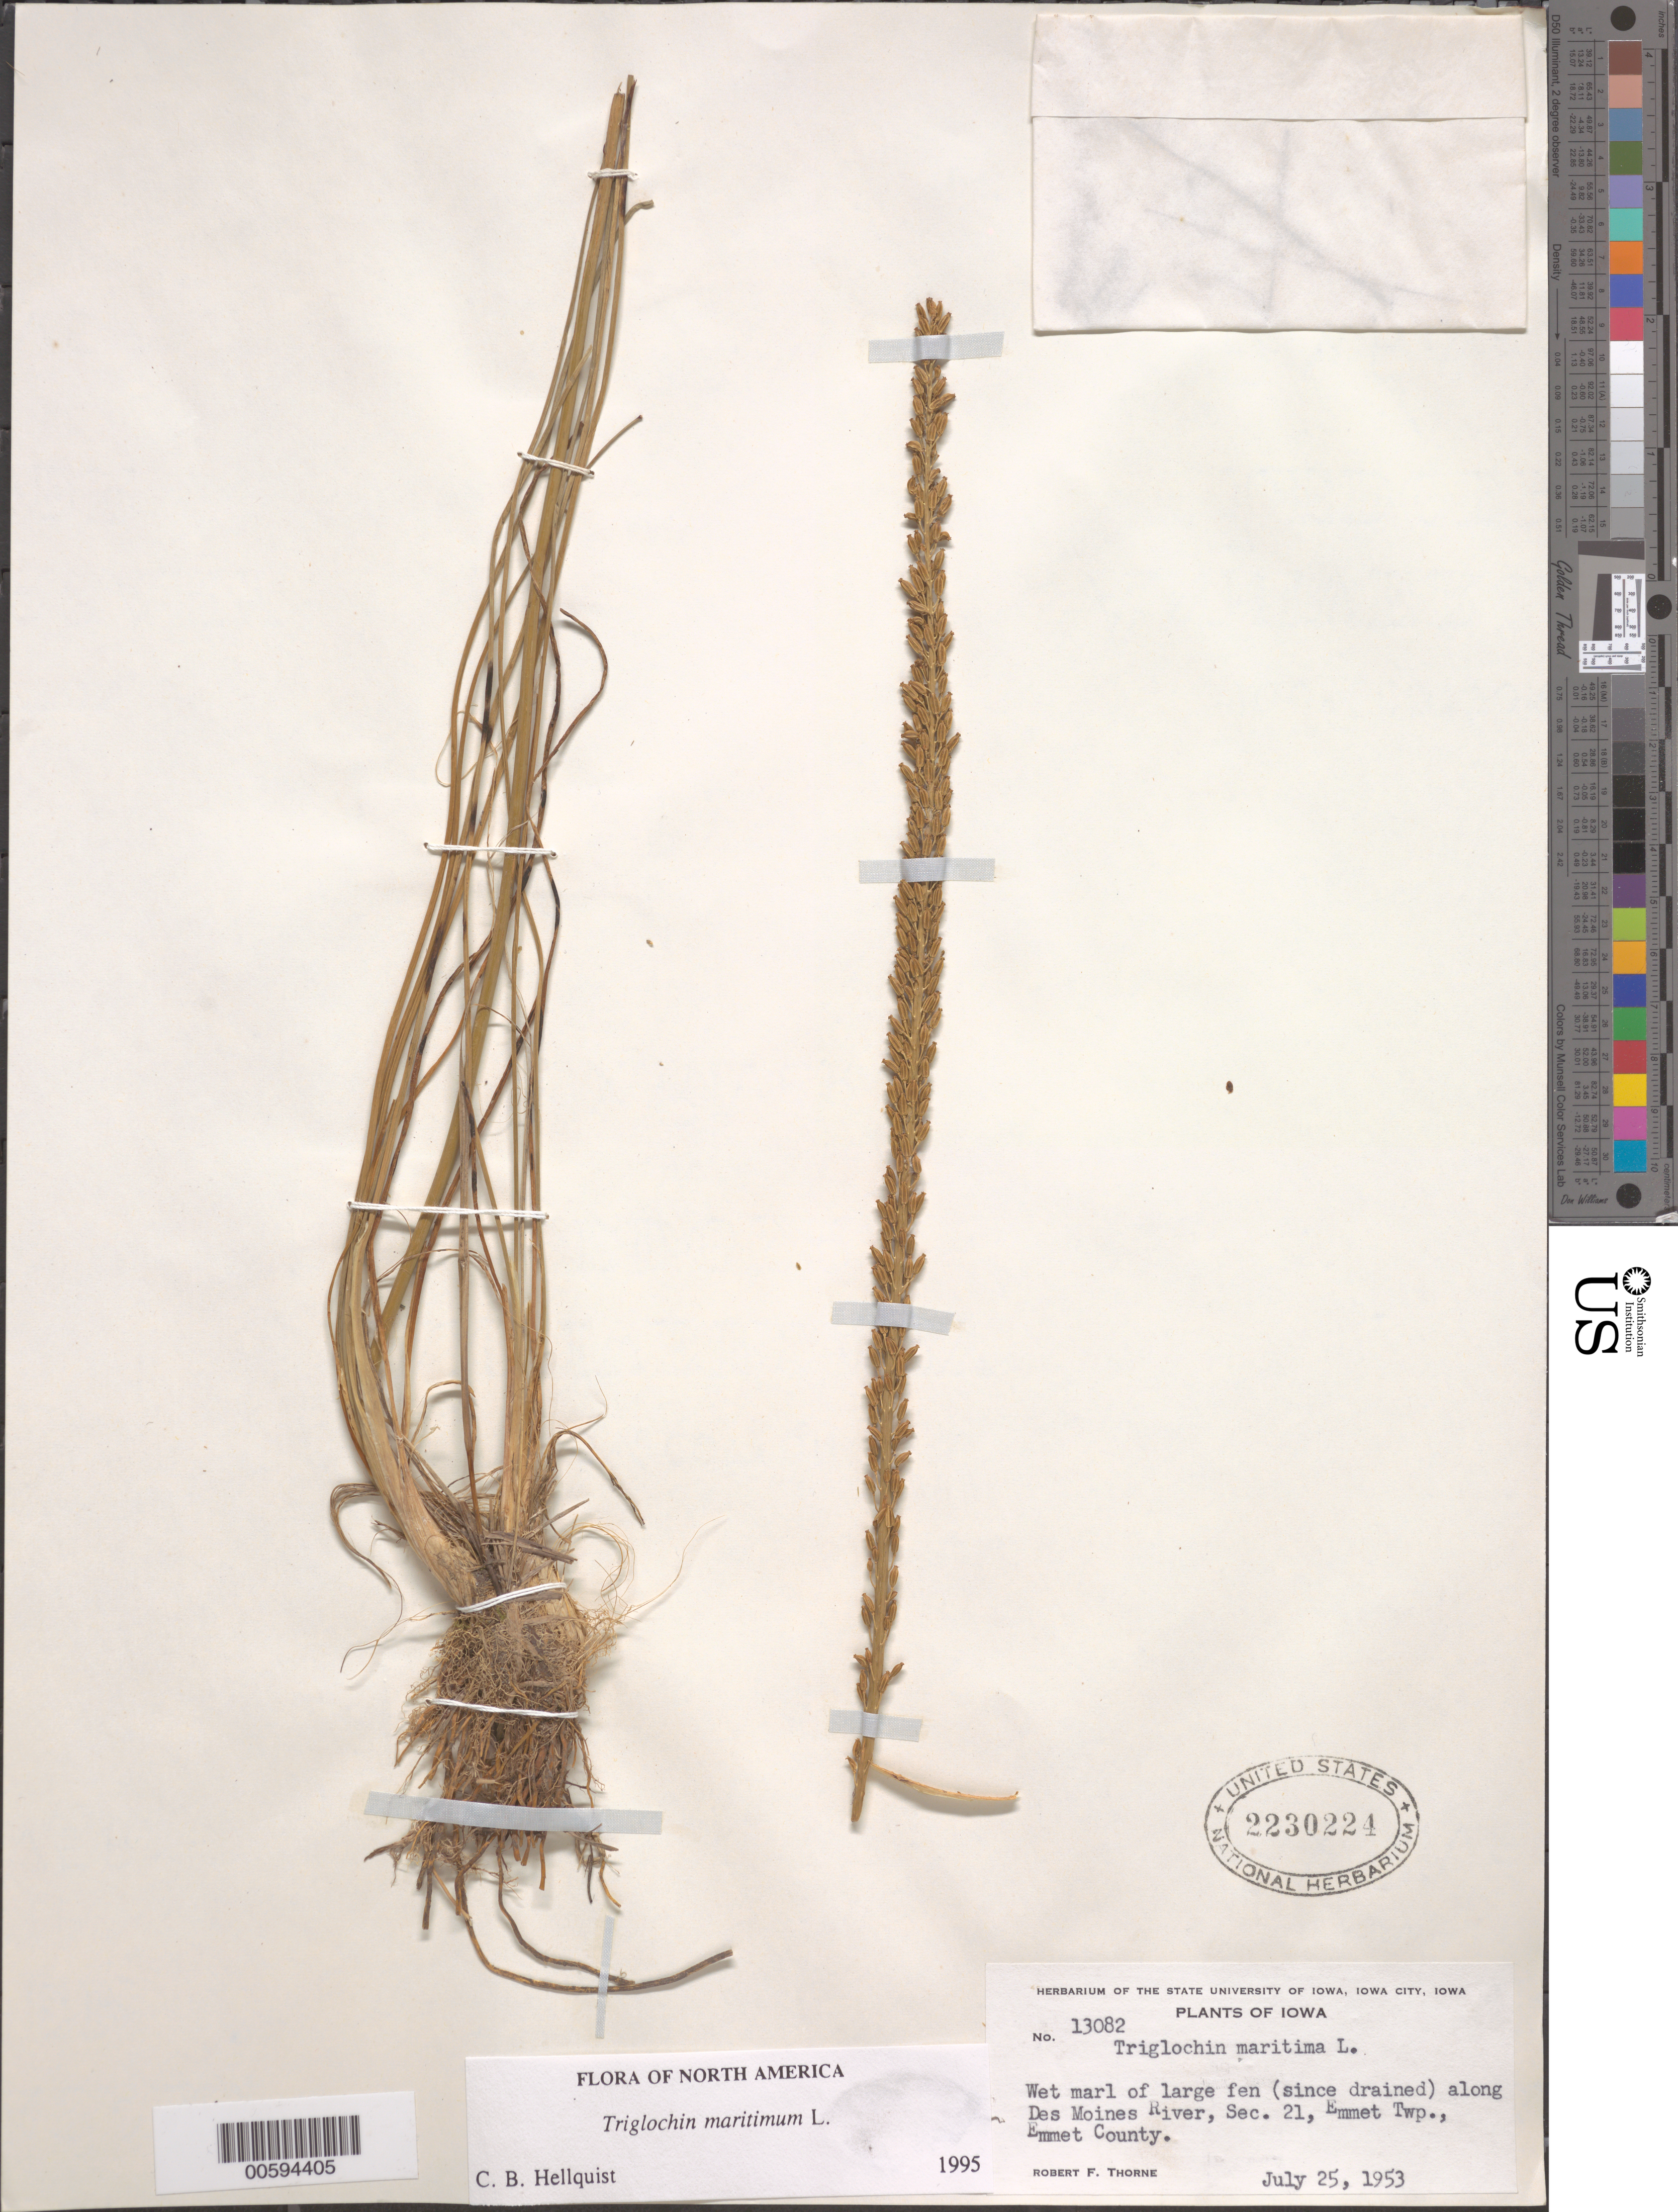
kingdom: Plantae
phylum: Tracheophyta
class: Liliopsida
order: Alismatales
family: Juncaginaceae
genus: Triglochin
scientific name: Triglochin maritima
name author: L.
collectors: R. F. Thorne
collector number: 13082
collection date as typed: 25 Jul 1953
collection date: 1953-07-25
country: United States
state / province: Iowa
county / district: Emmet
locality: Des Moines River, Sec. 21, Emmet Twp.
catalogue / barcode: US 2230224